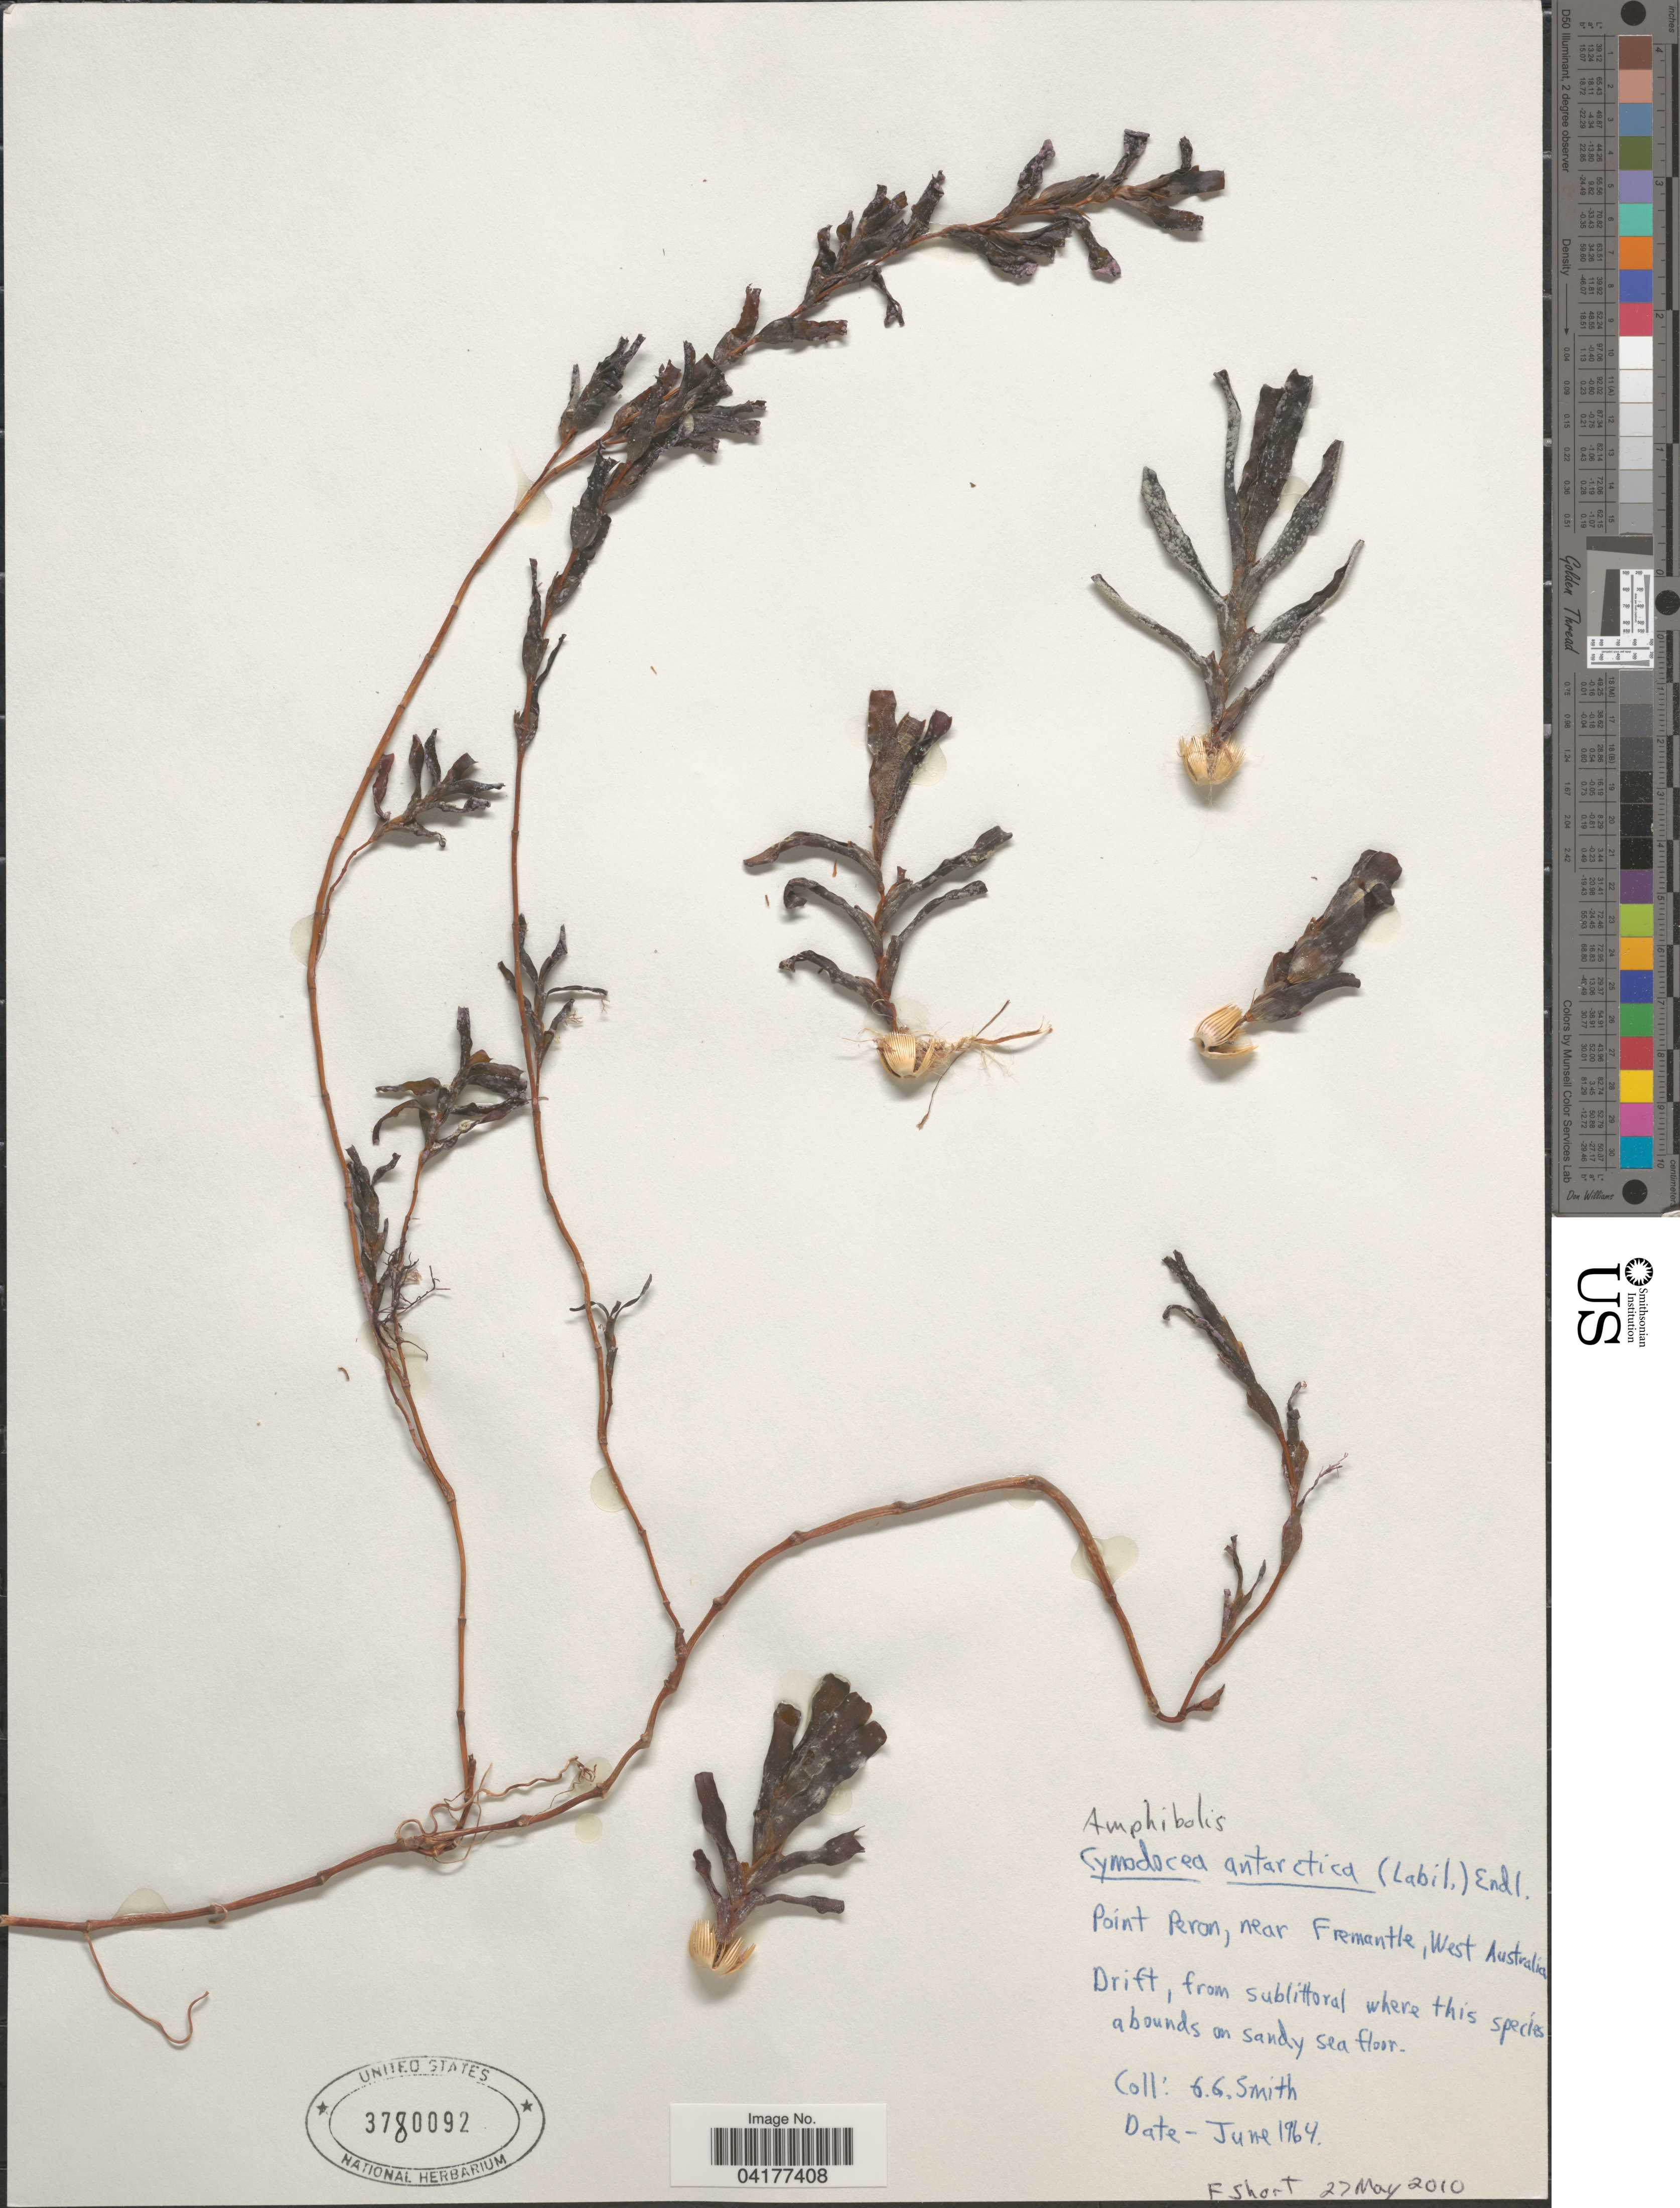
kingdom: Plantae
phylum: Tracheophyta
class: Liliopsida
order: Alismatales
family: Cymodoceaceae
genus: Amphibolis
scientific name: Amphibolis antarctica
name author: (Labill.) Asch.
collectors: G. G. Smith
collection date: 1964-06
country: Australia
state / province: Western Australia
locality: Point Peron, near Fremantle, West Australia.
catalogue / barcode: US 3780092